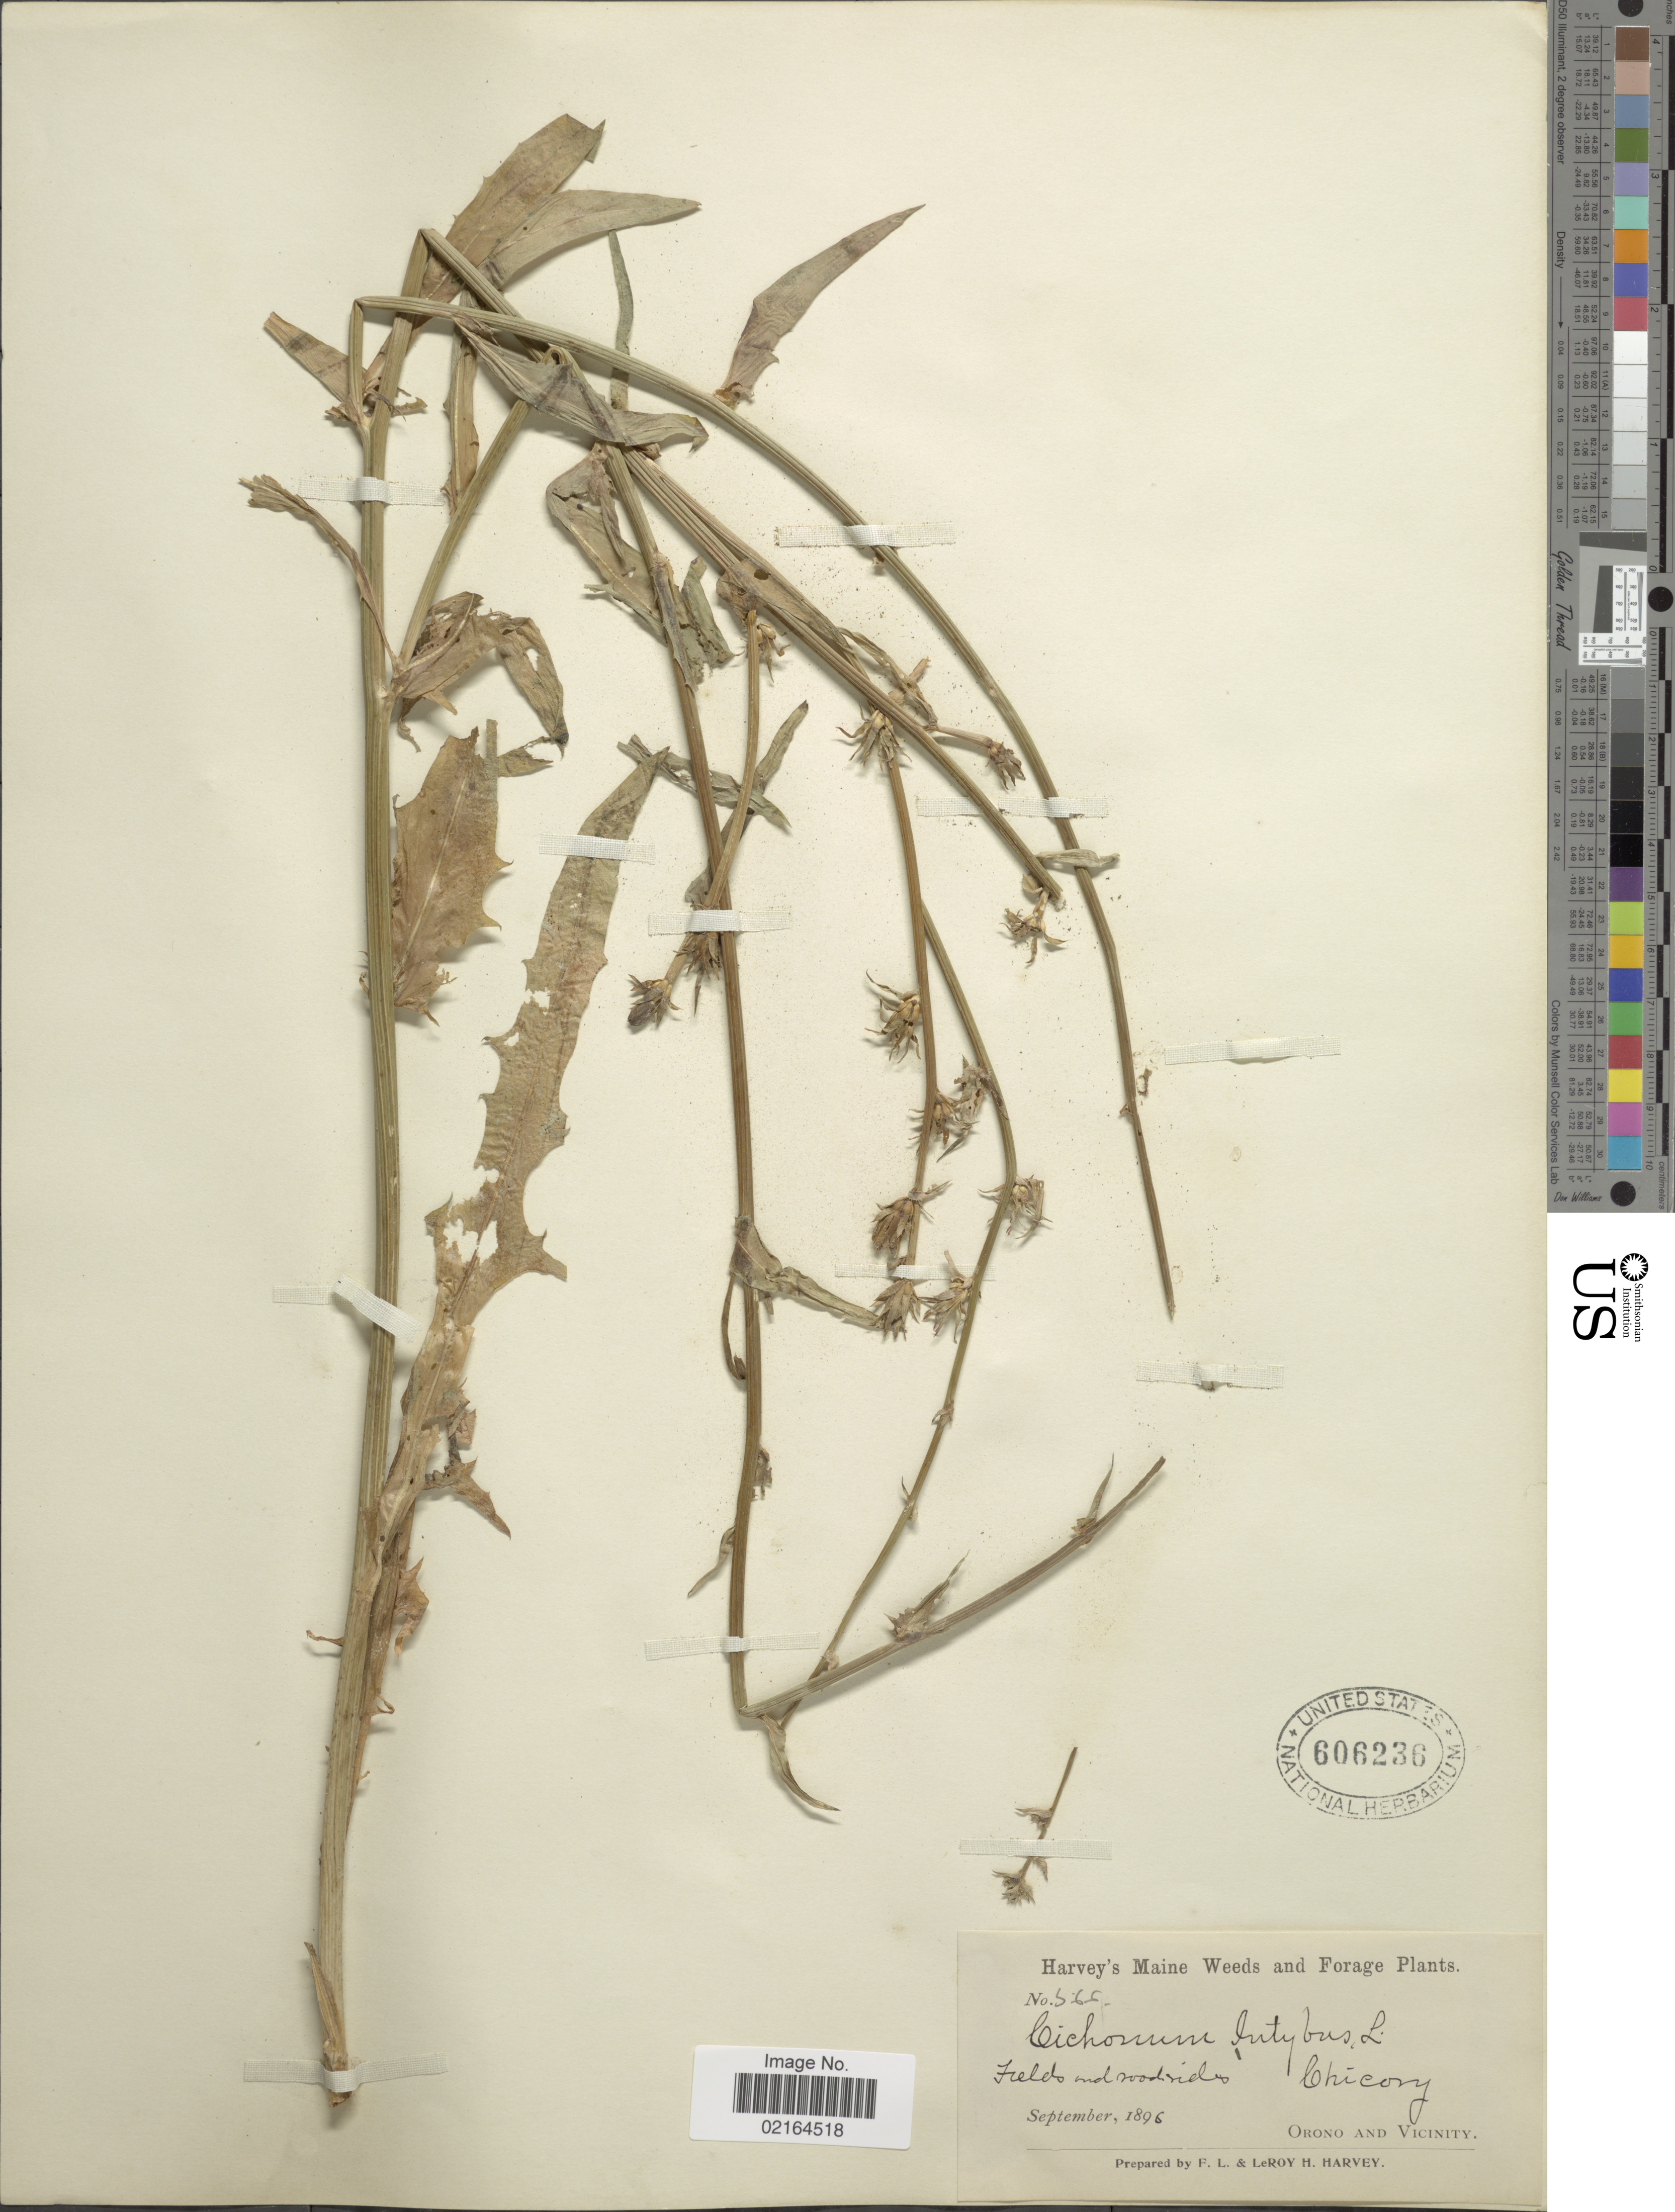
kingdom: Plantae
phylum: Tracheophyta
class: Magnoliopsida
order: Asterales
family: Asteraceae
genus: Cichorium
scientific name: Cichorium intybus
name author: L.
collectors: F. L. Harvey & L. H. Harvey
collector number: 566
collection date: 1896-09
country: United States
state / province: Maine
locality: Chicony, Orono and vicinity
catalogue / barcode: US 606236